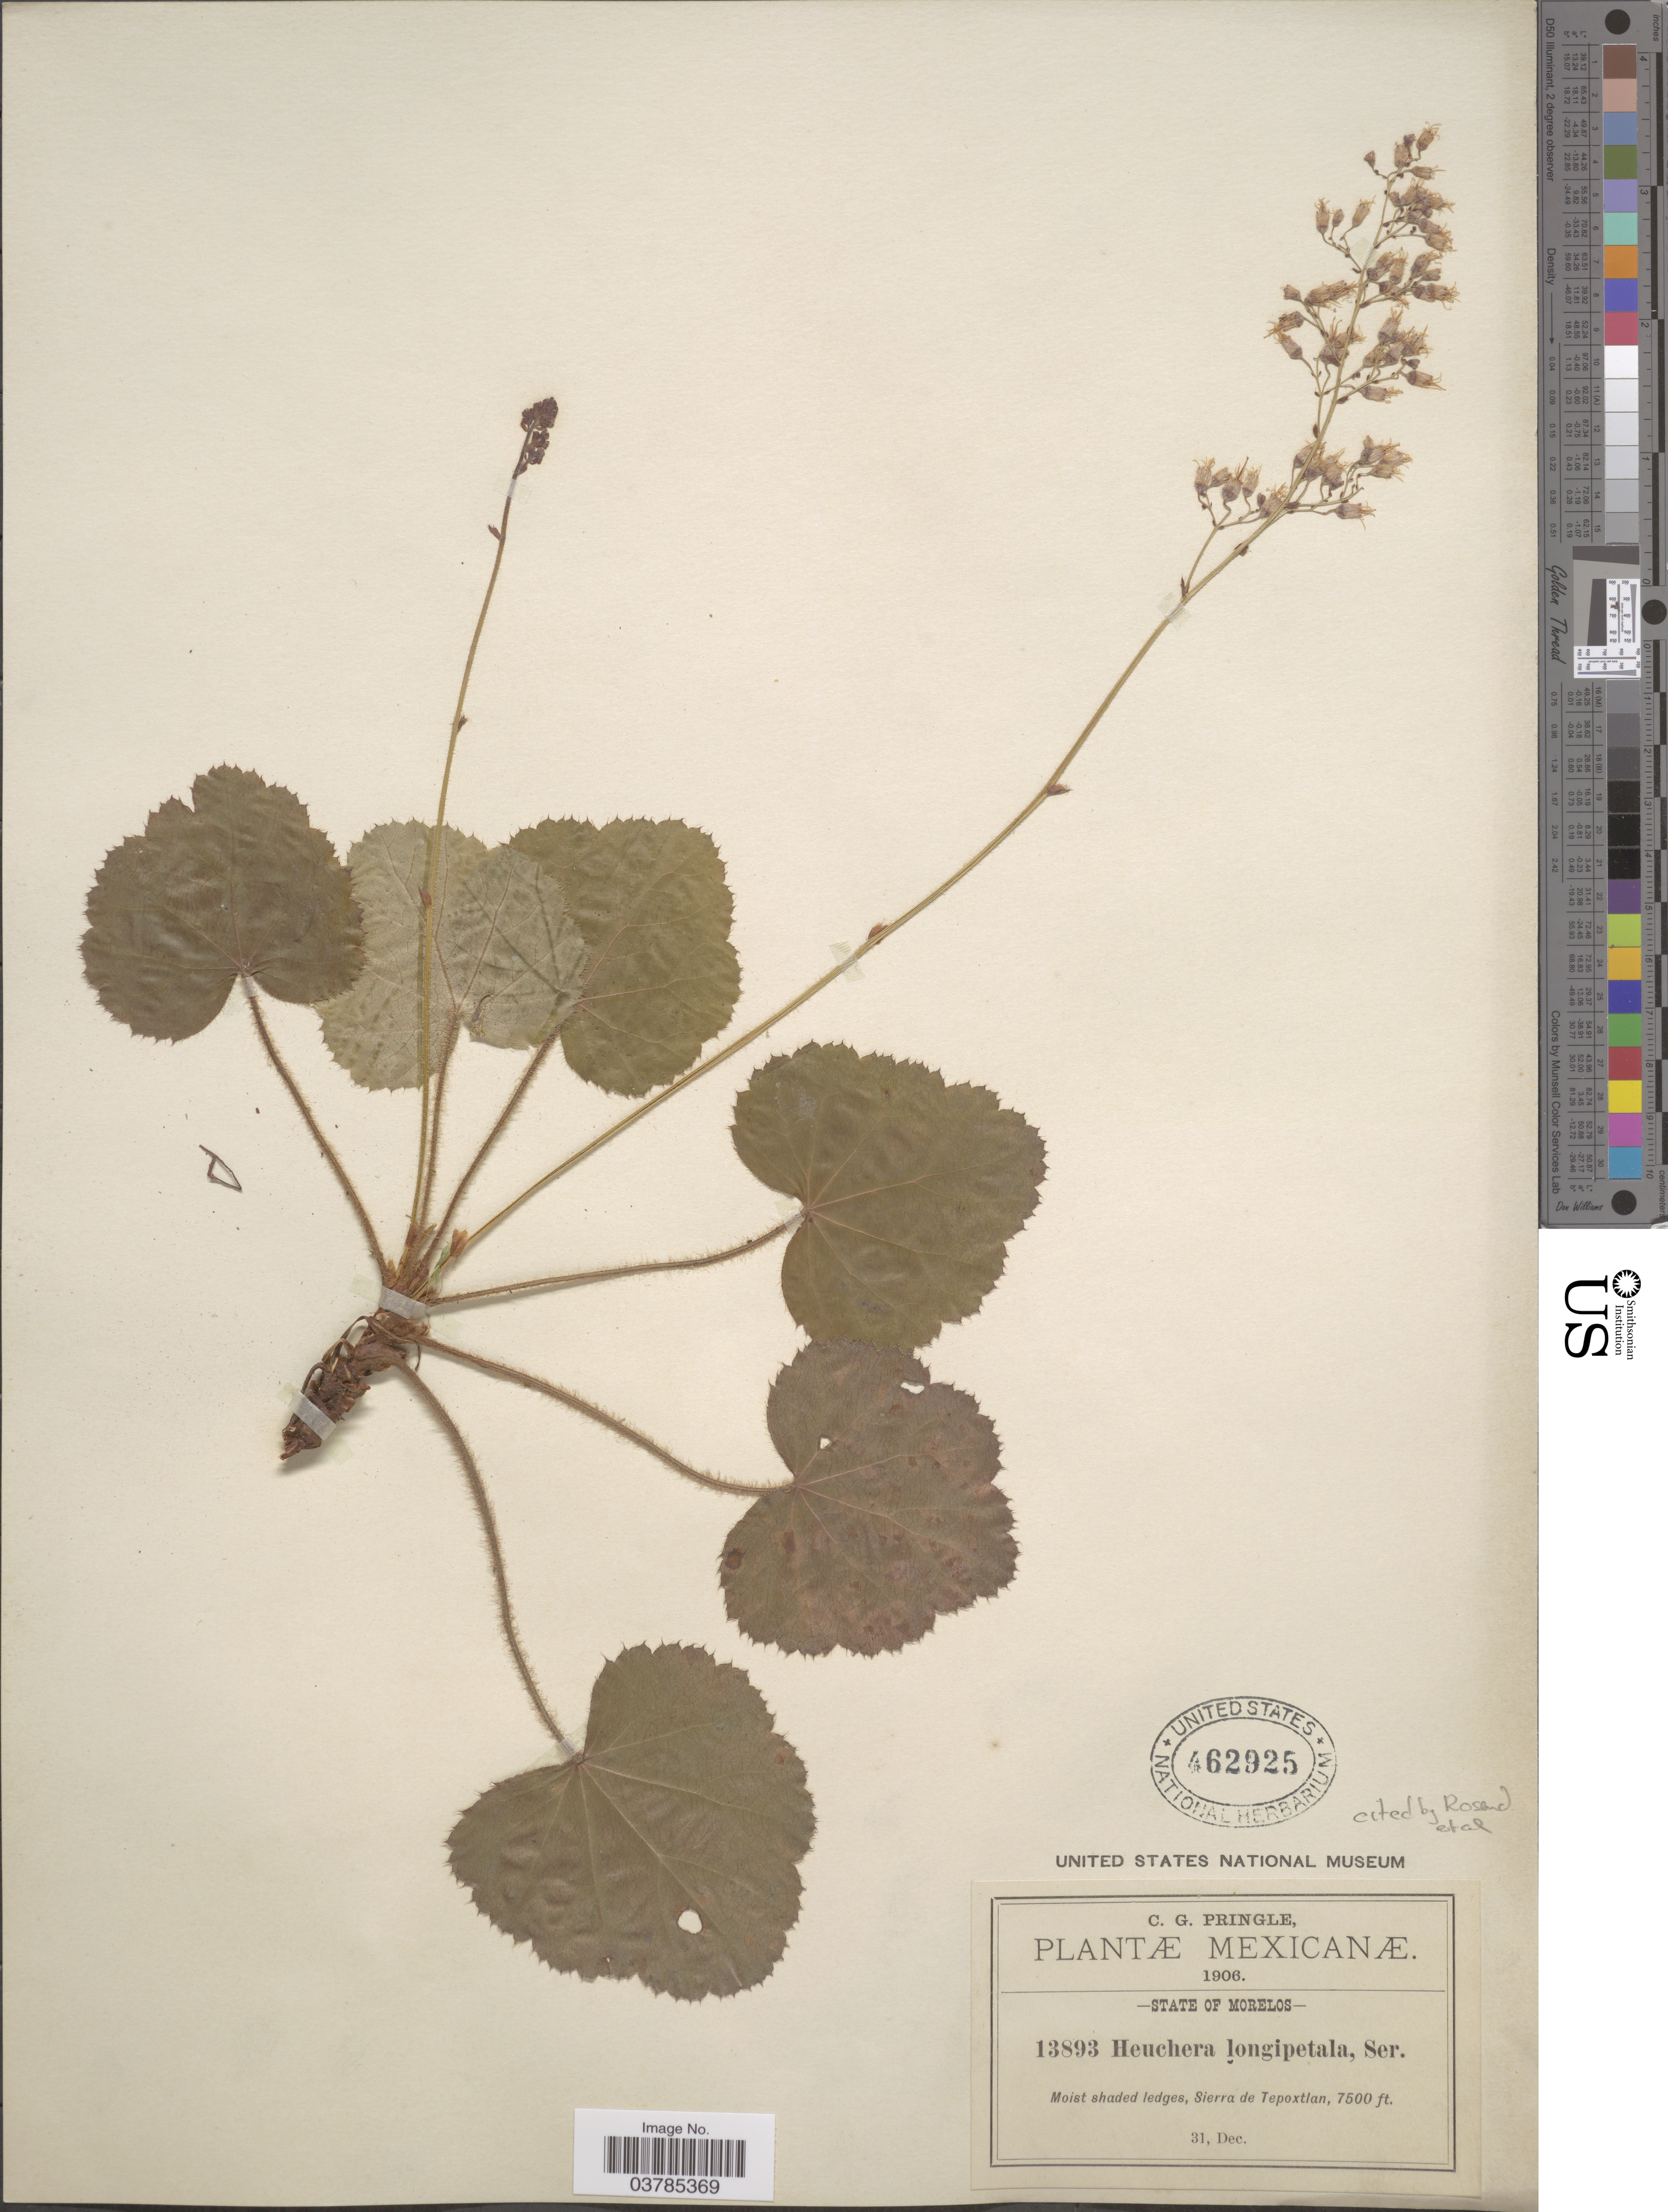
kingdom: Plantae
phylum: Tracheophyta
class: Magnoliopsida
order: Saxifragales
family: Saxifragaceae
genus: Heuchera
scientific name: Heuchera hemsleyana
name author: Rosend. et al.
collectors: C. G. Pringle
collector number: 13893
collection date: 1906-12-31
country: Mexico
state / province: Morelos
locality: Sierra de Tepoxtlan.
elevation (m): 2286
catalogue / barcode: US 462925